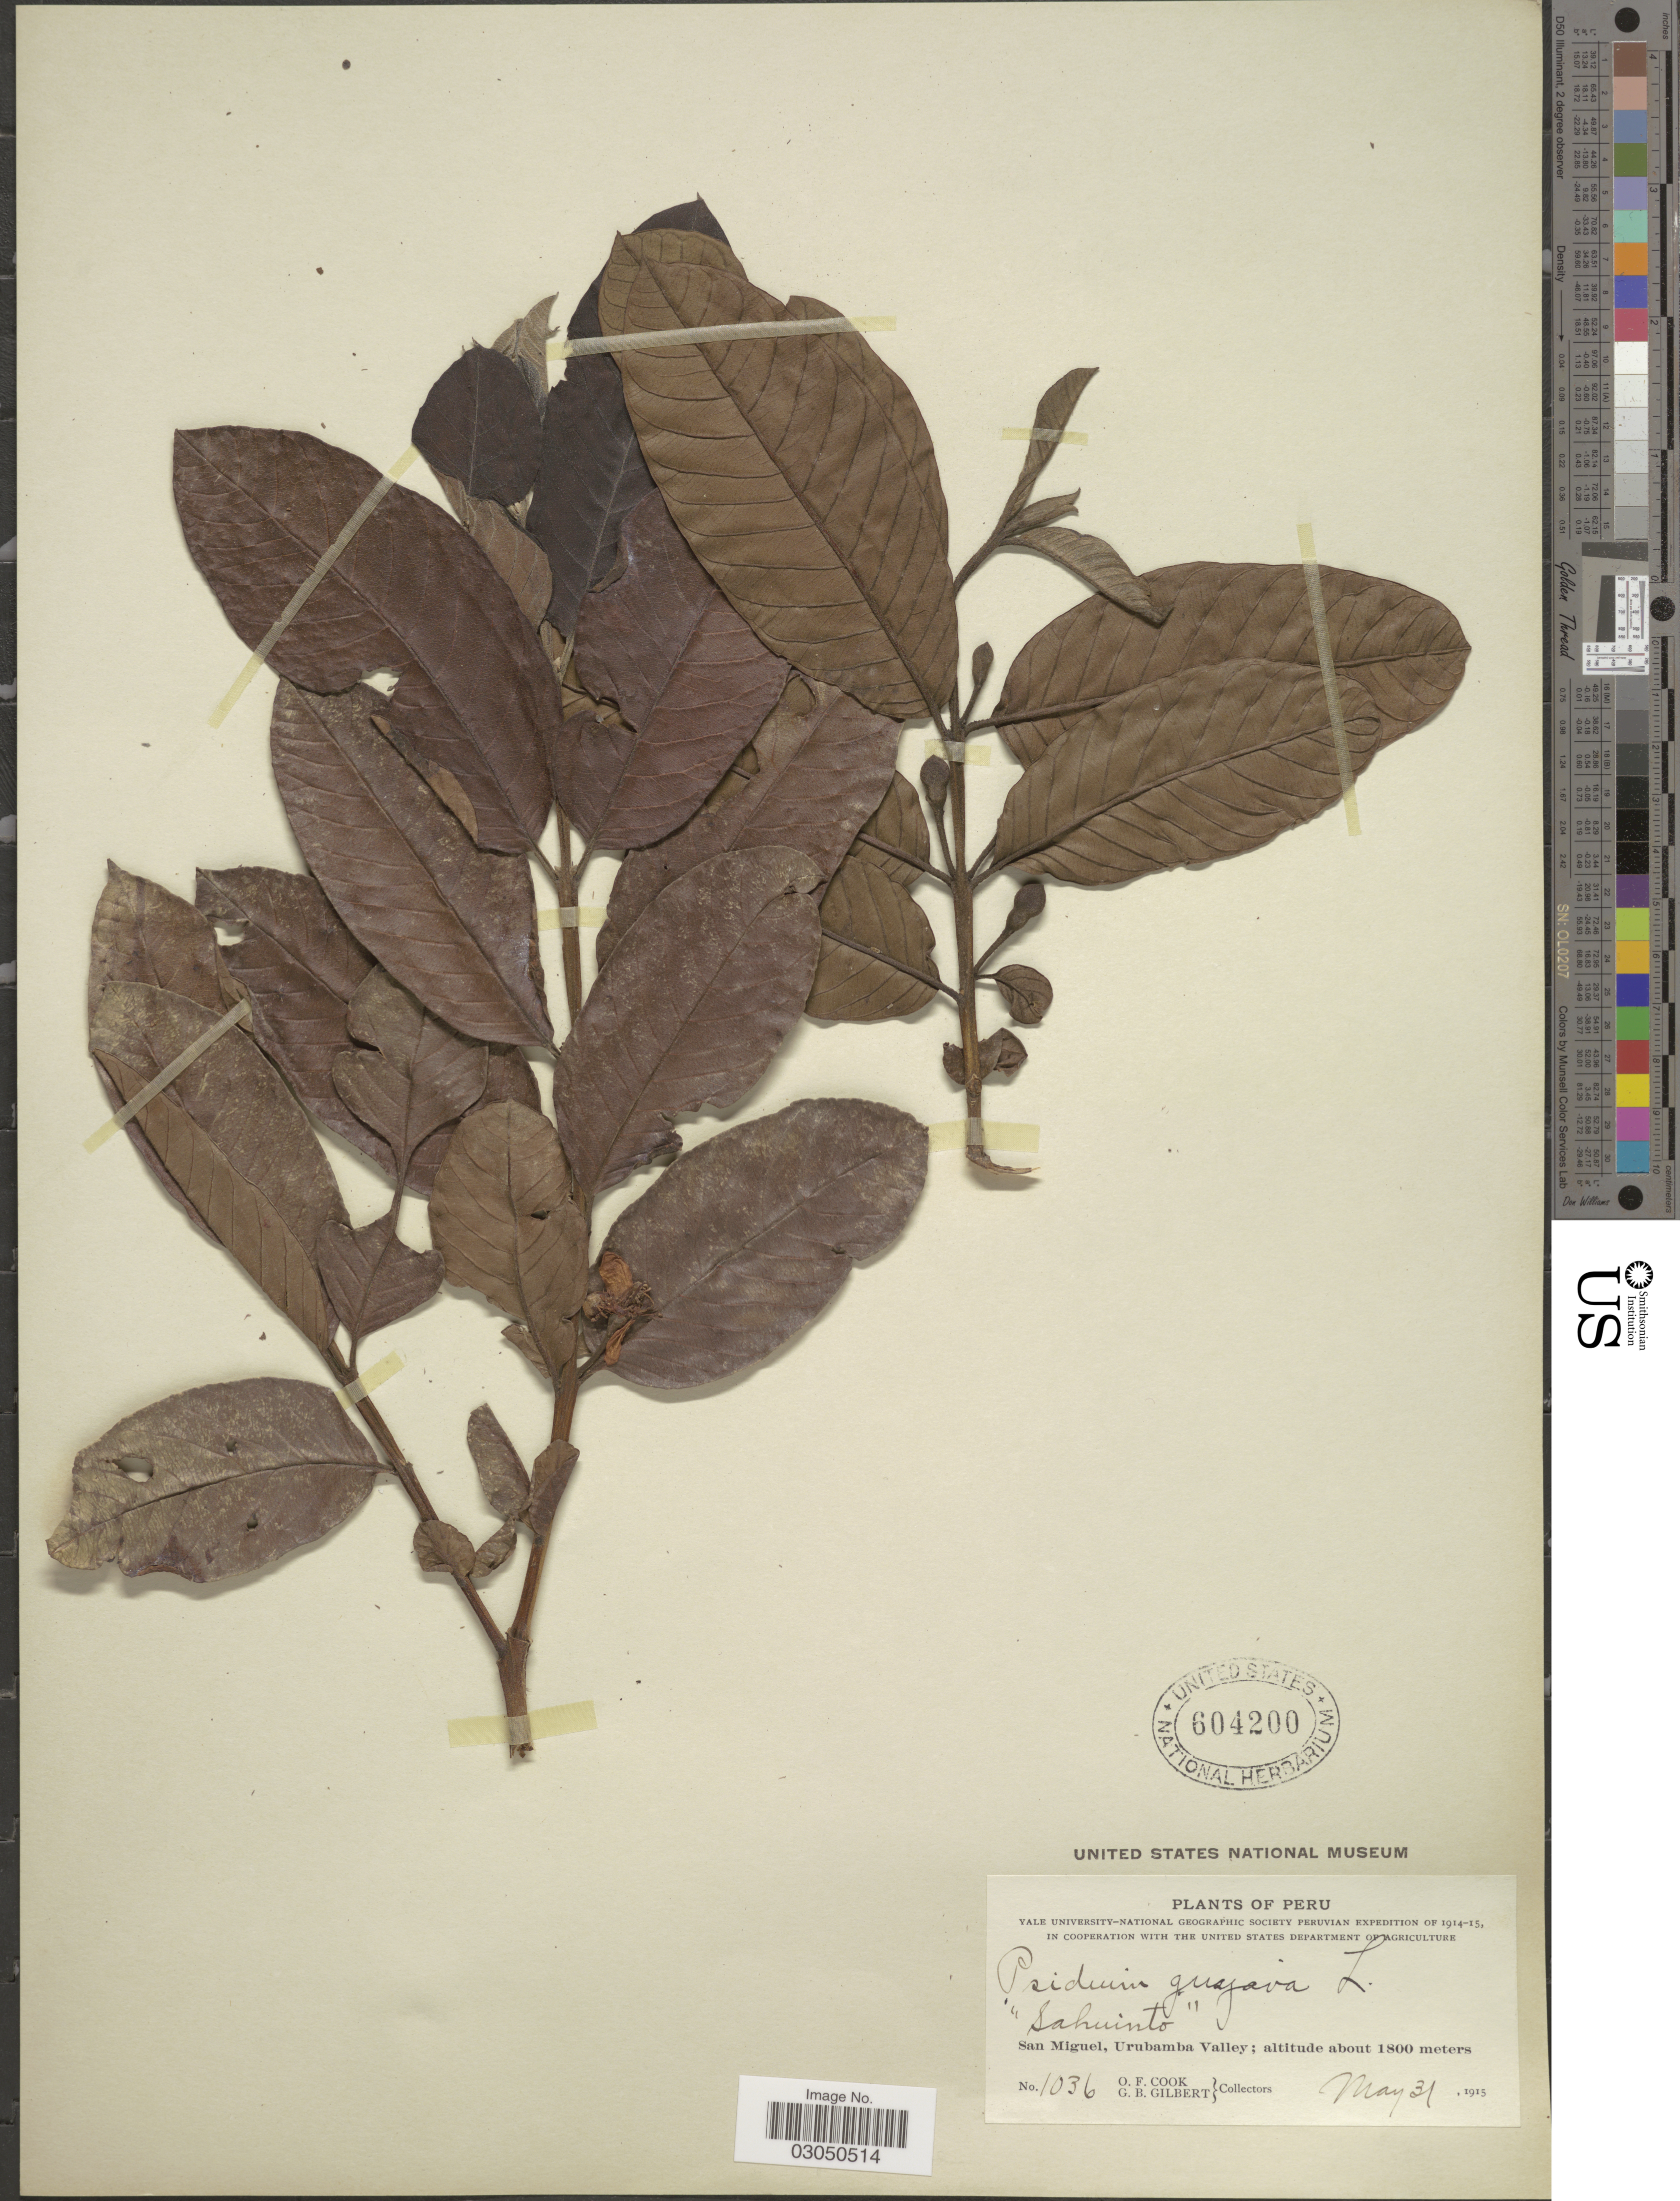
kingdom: Plantae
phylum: Tracheophyta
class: Magnoliopsida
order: Myrtales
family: Myrtaceae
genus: Psidium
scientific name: Psidium guajava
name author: L.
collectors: O. F. Cook & G. B. Gilbert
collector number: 1036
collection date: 1915-05-31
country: Peru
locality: San Miguel, Urubamba Valley.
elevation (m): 1800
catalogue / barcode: US 604200